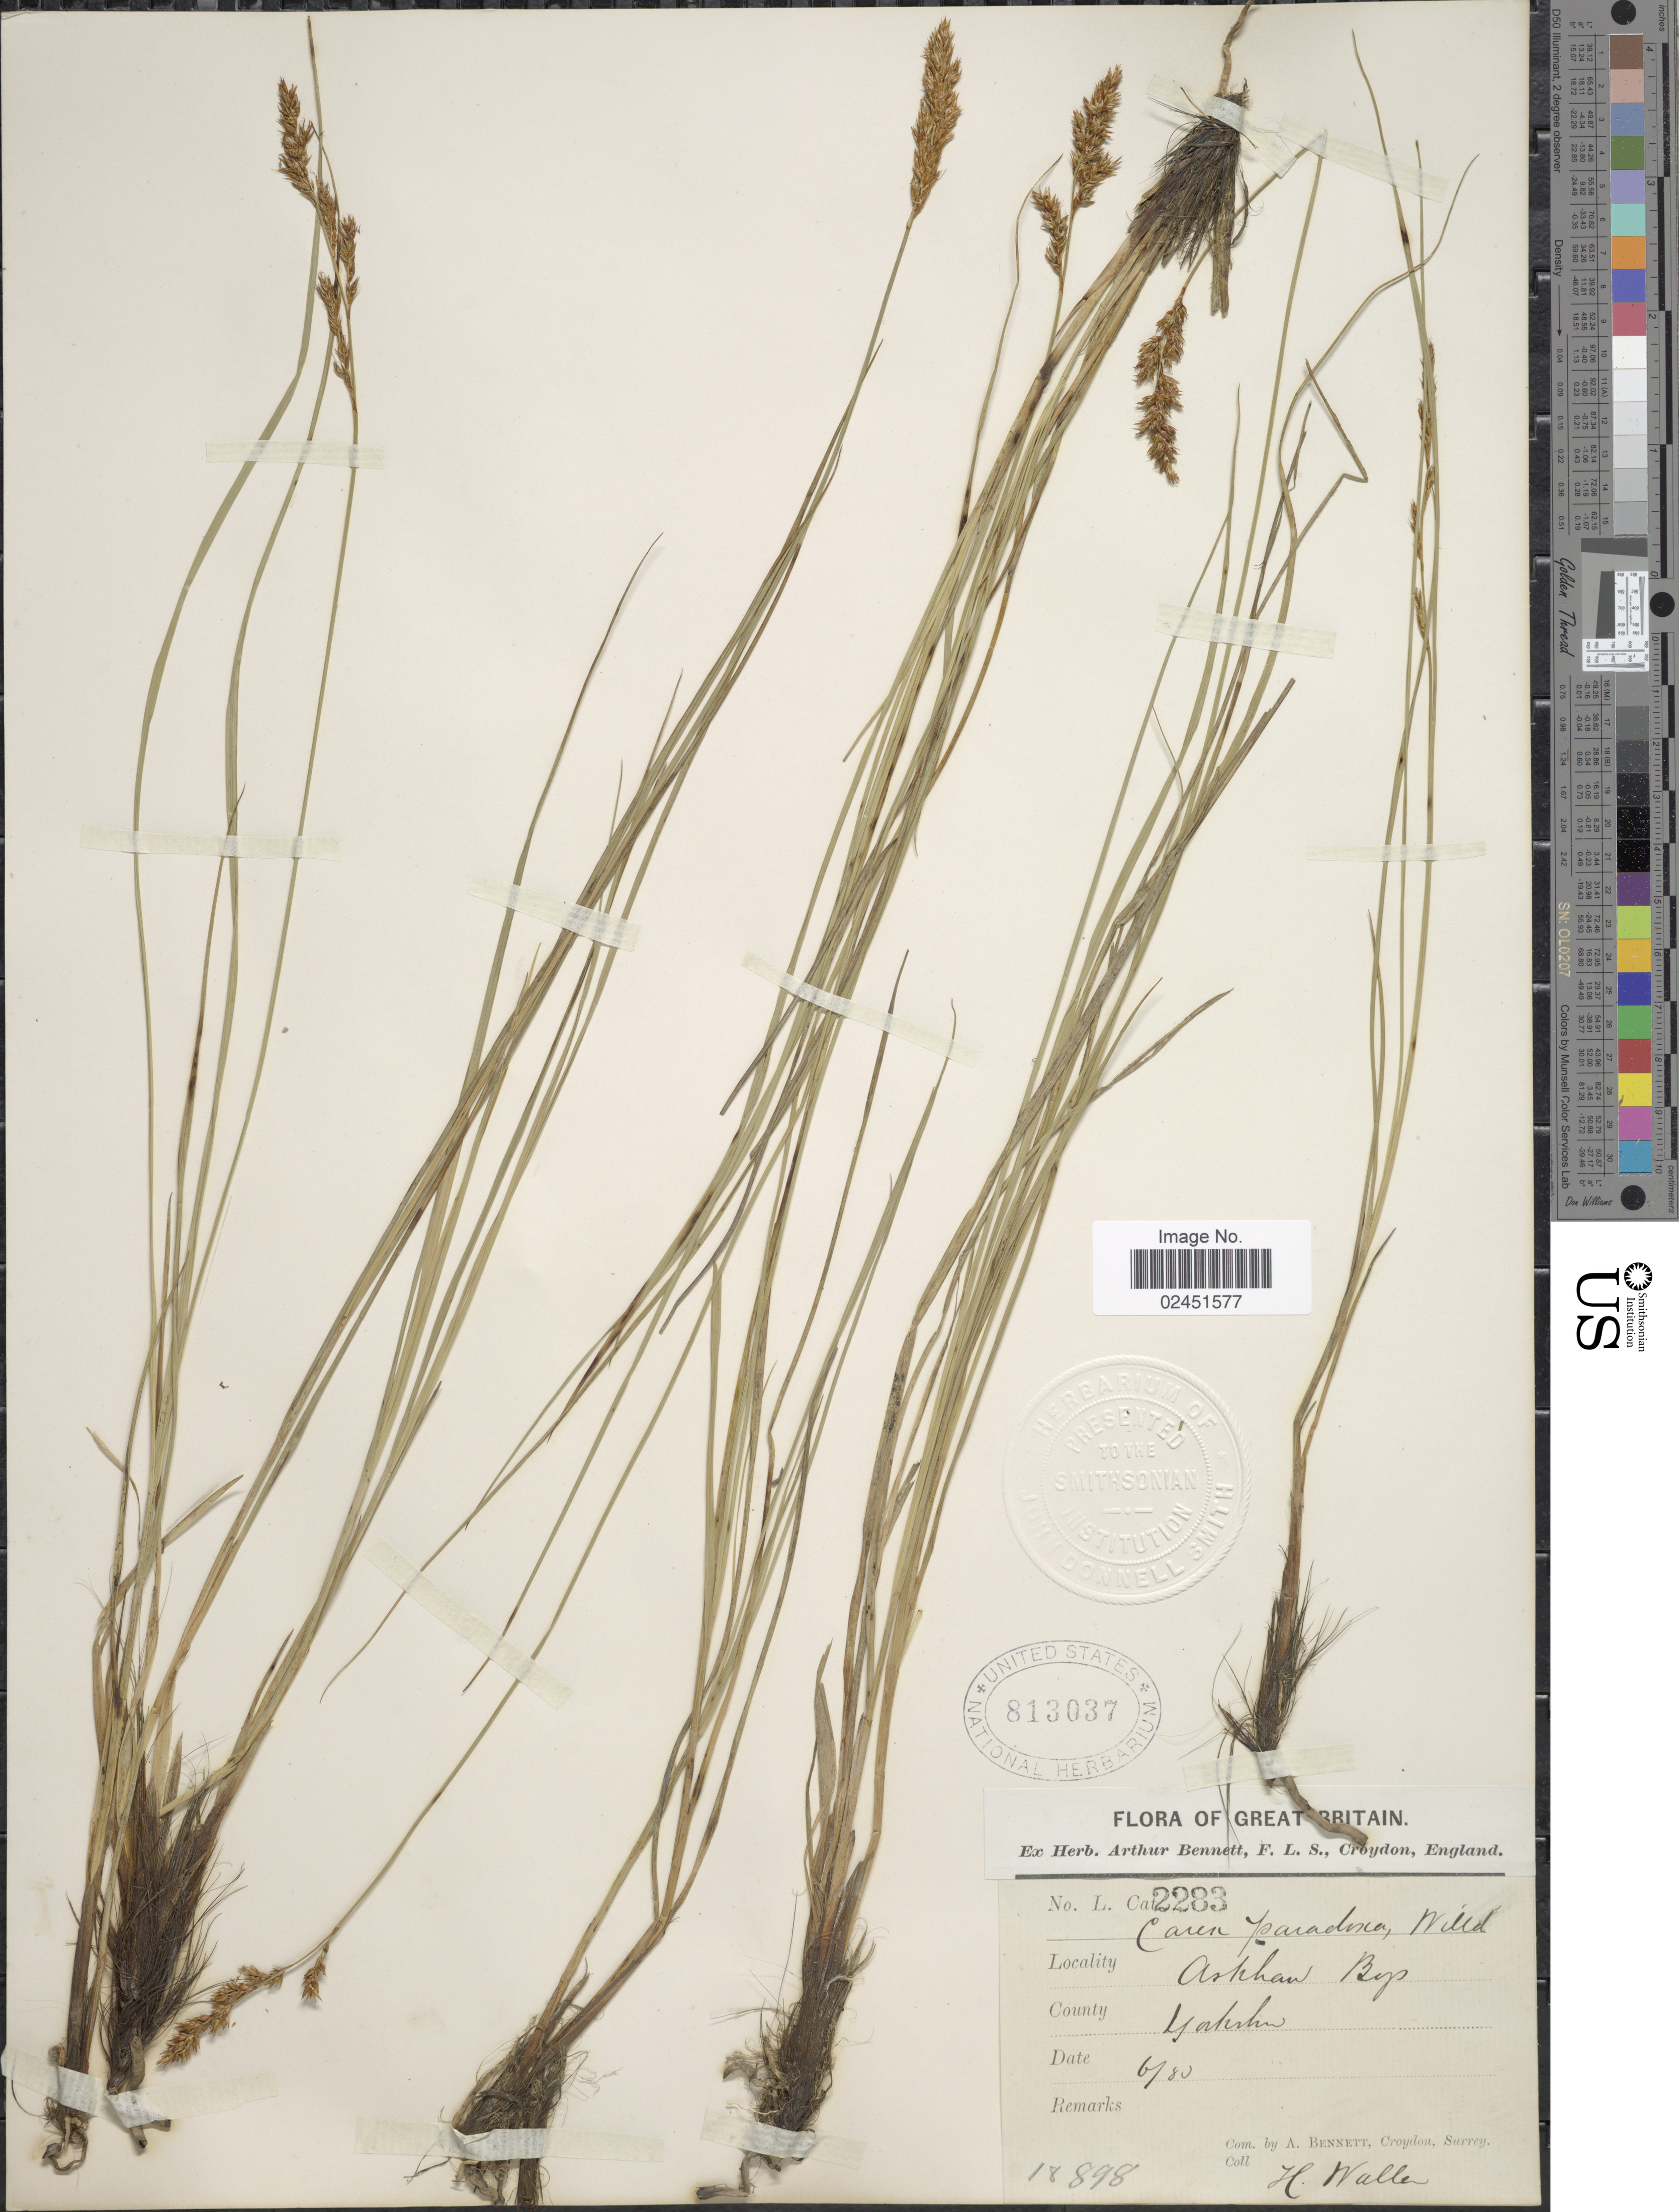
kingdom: Plantae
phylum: Tracheophyta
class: Liliopsida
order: Poales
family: Cyperaceae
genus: Carex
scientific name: Carex appropinquata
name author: Schumach.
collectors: H. Waller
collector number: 2283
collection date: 1880-06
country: United Kingdom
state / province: England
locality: Great Britain, Askham Bogs, County Yorkshire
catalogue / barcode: US 813037